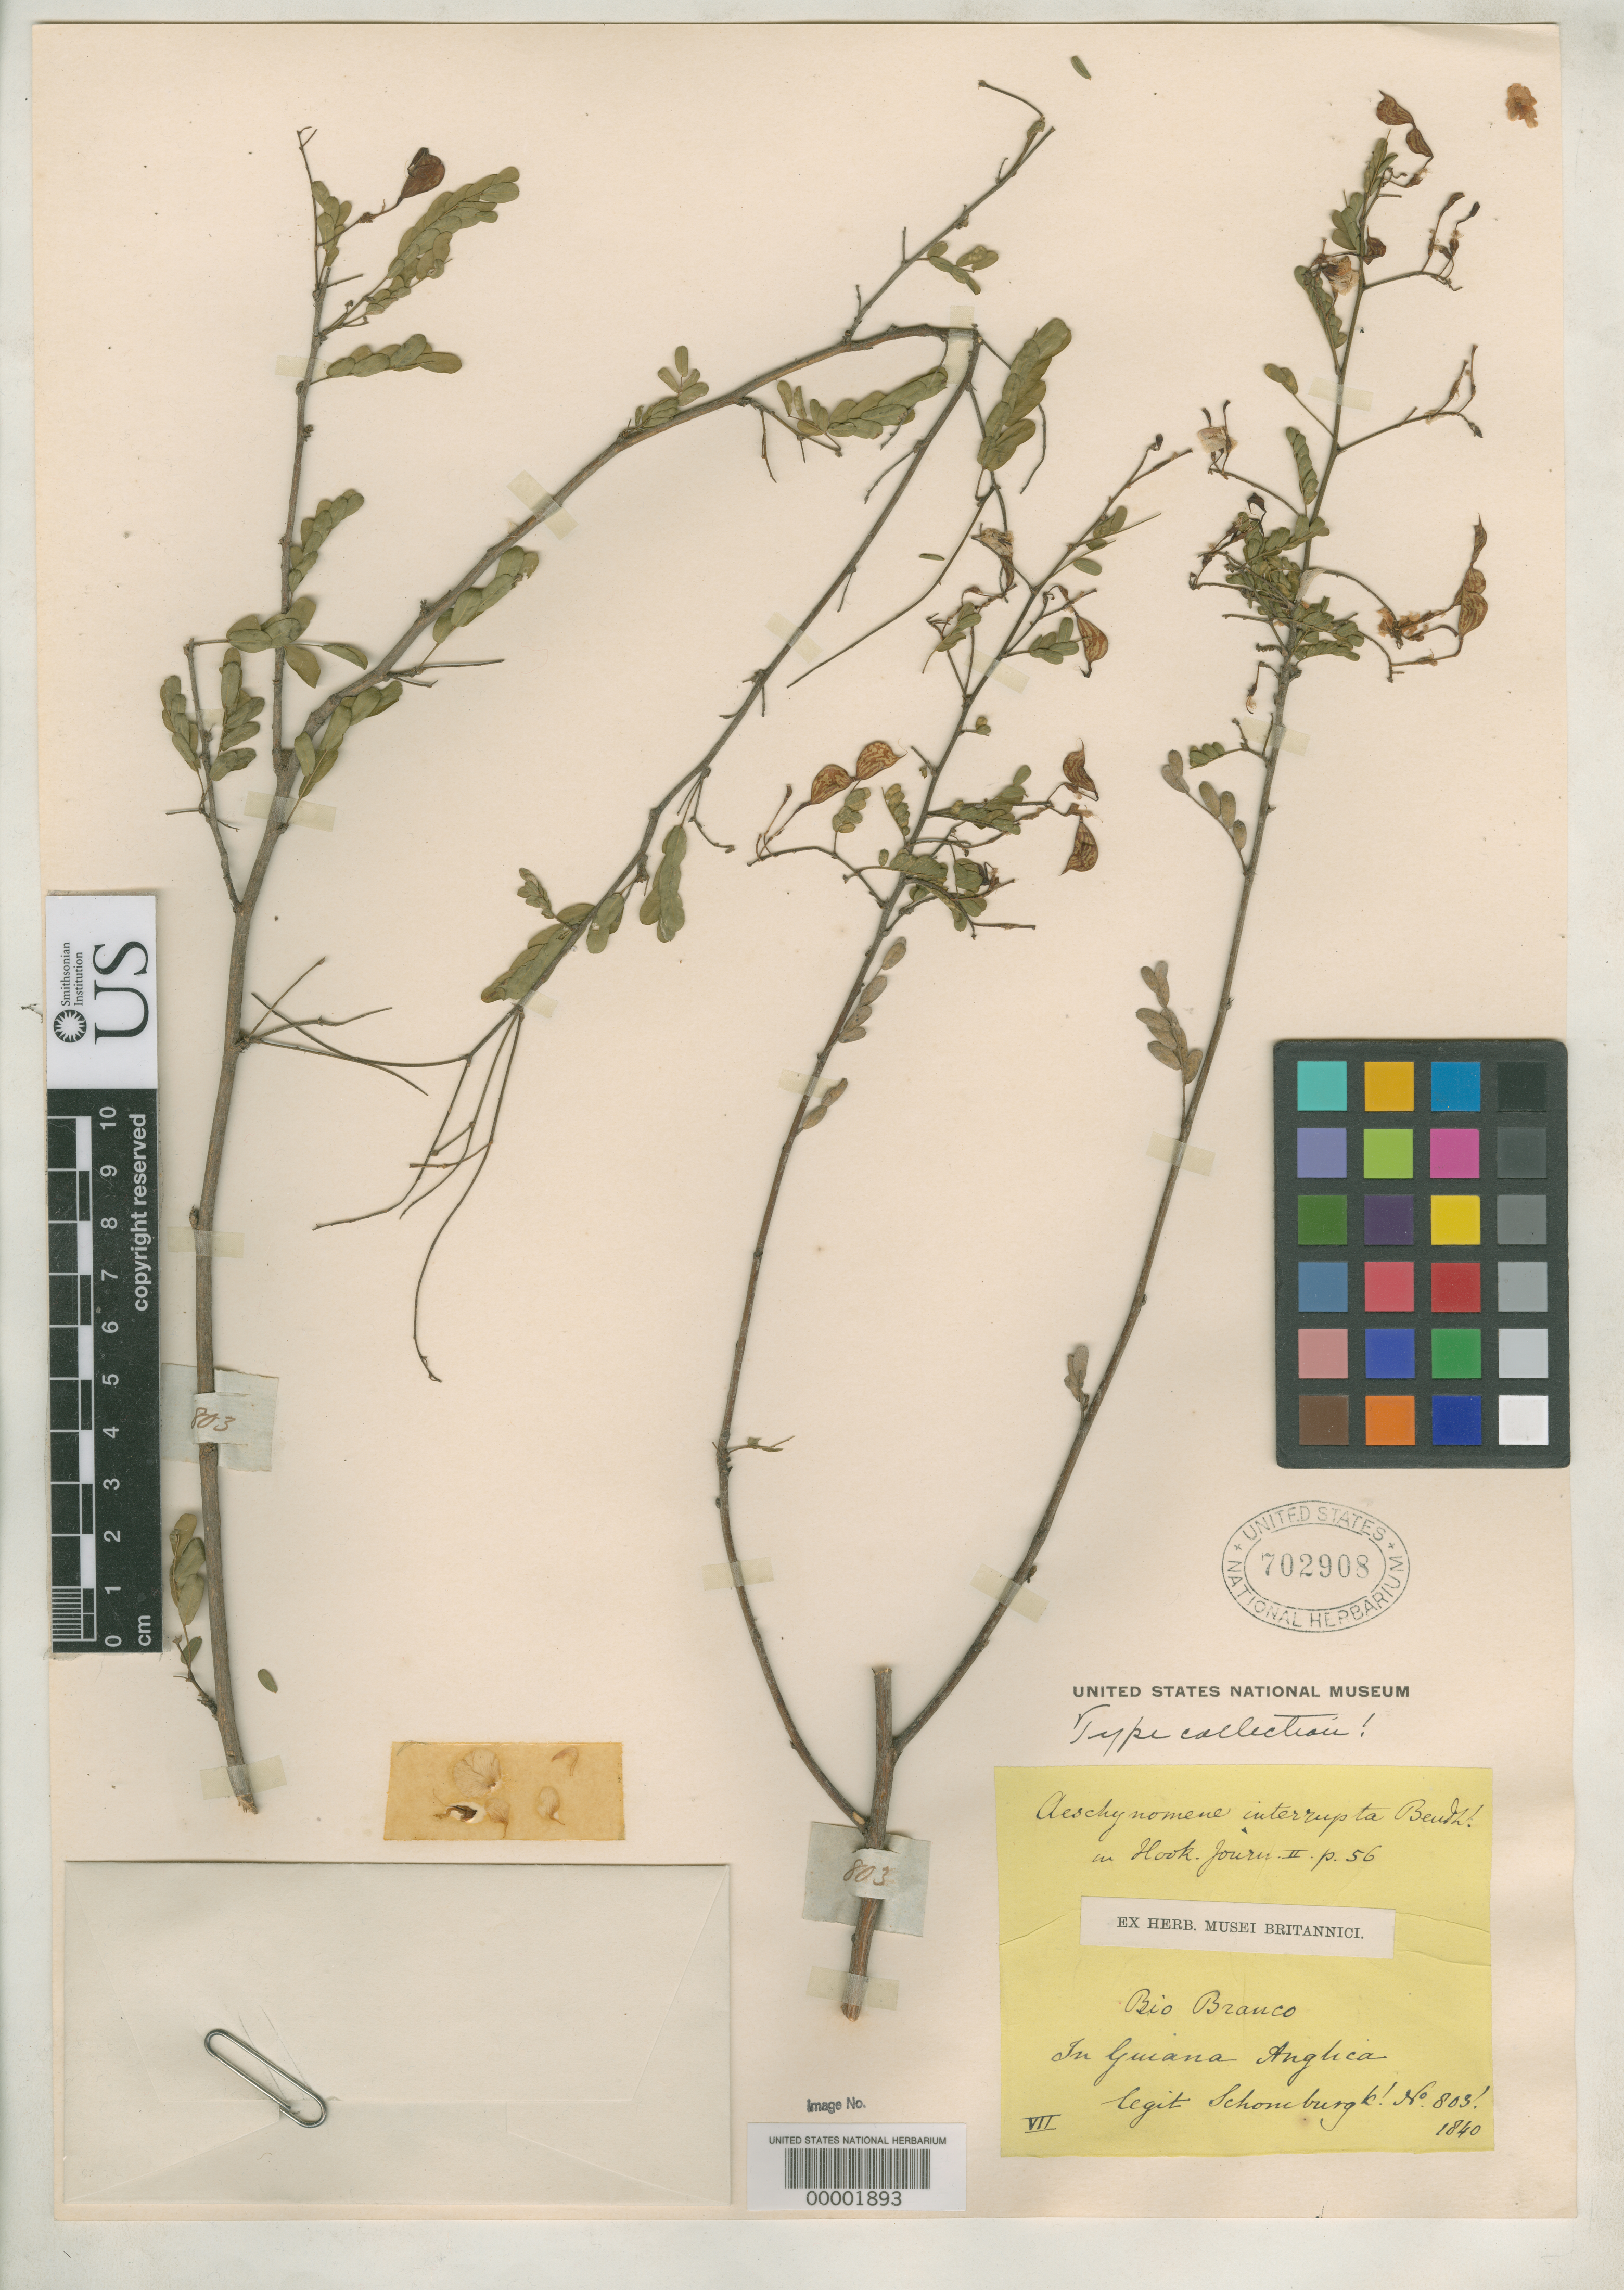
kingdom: Plantae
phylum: Tracheophyta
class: Magnoliopsida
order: Fabales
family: Fabaceae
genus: Aeschynomene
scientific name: Aeschynomene interrupta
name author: Benth. in Hook. f.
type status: Isotype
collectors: R. H. Schomburgk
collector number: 803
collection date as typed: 1840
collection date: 1840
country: Guyana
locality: Rio Branco.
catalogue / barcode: US 702908